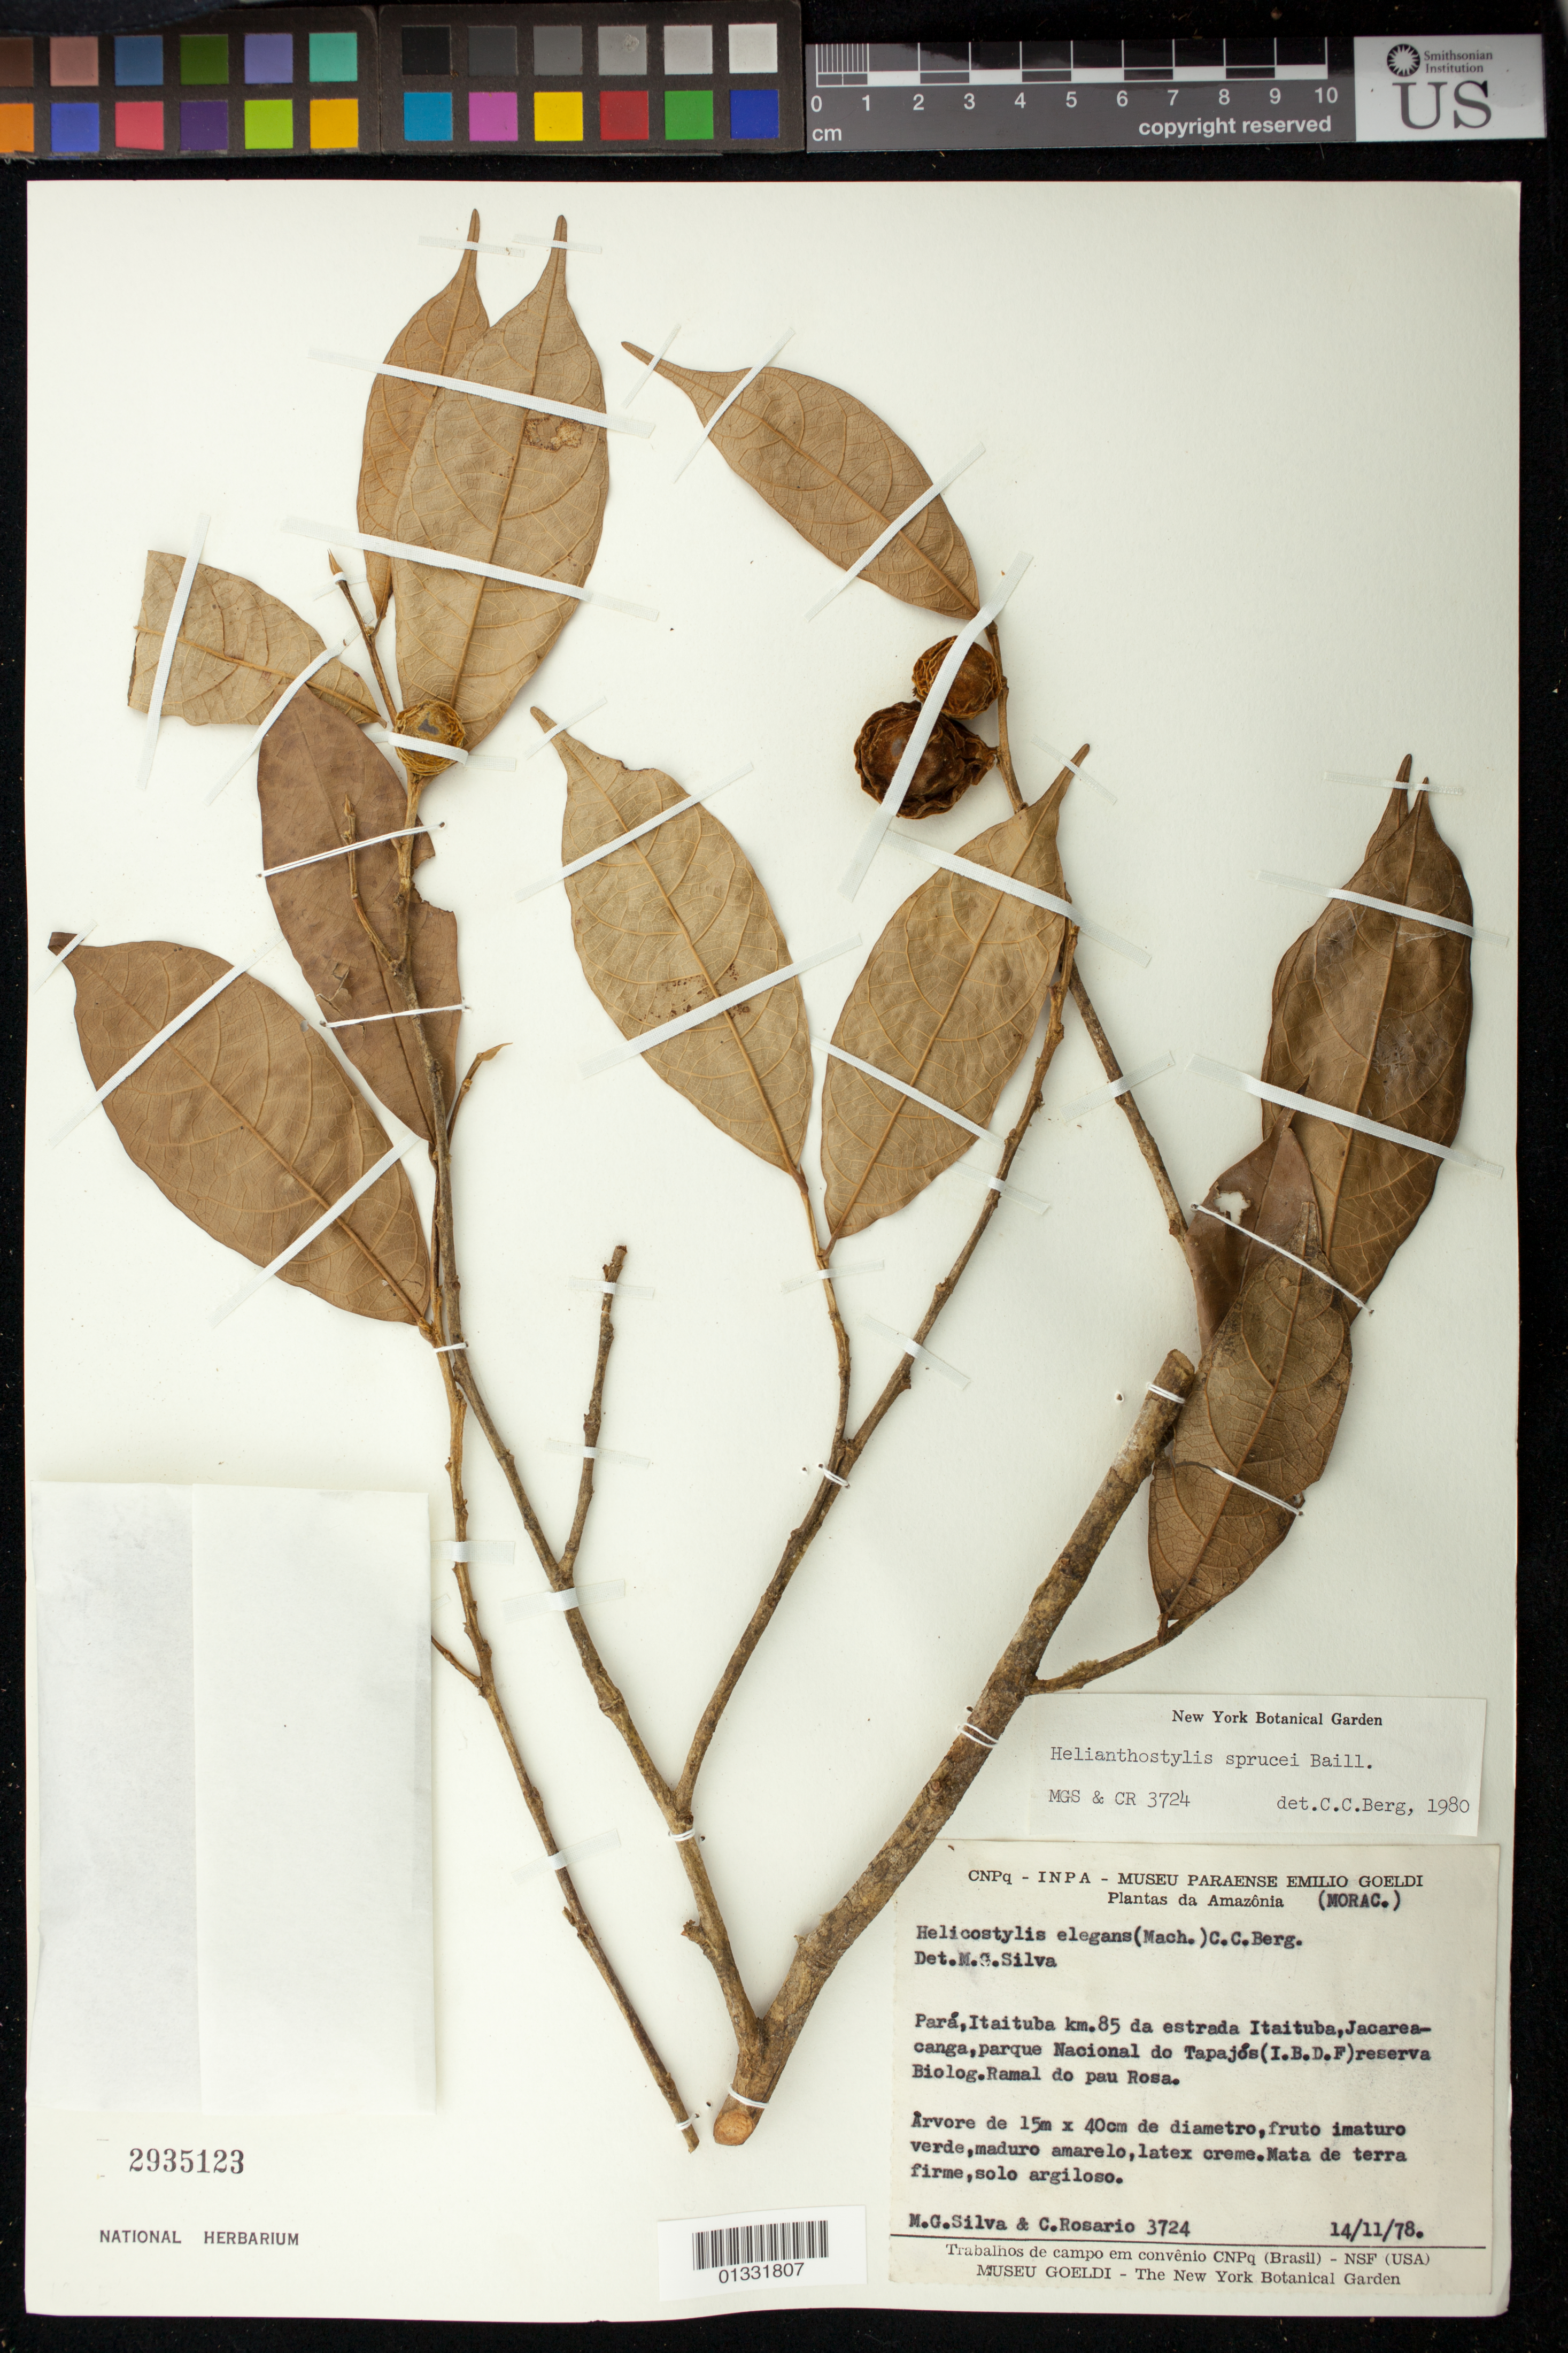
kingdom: Plantae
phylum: Tracheophyta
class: Magnoliopsida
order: Rosales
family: Moraceae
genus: Brosimum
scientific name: Brosimum sprucei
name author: (Baill.) E. M. Gardner & Zerega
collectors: M. G. Silva & C. S. Rosário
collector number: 3724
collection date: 1978-11-14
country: Brazil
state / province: Pará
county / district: Itaituba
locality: Km 85 da estrada Itaituba-Jacareacanga, Parque Nacional do Tapajós (IBDF), reserva Biológica Ramal do pau Rosa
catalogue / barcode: US 2935123